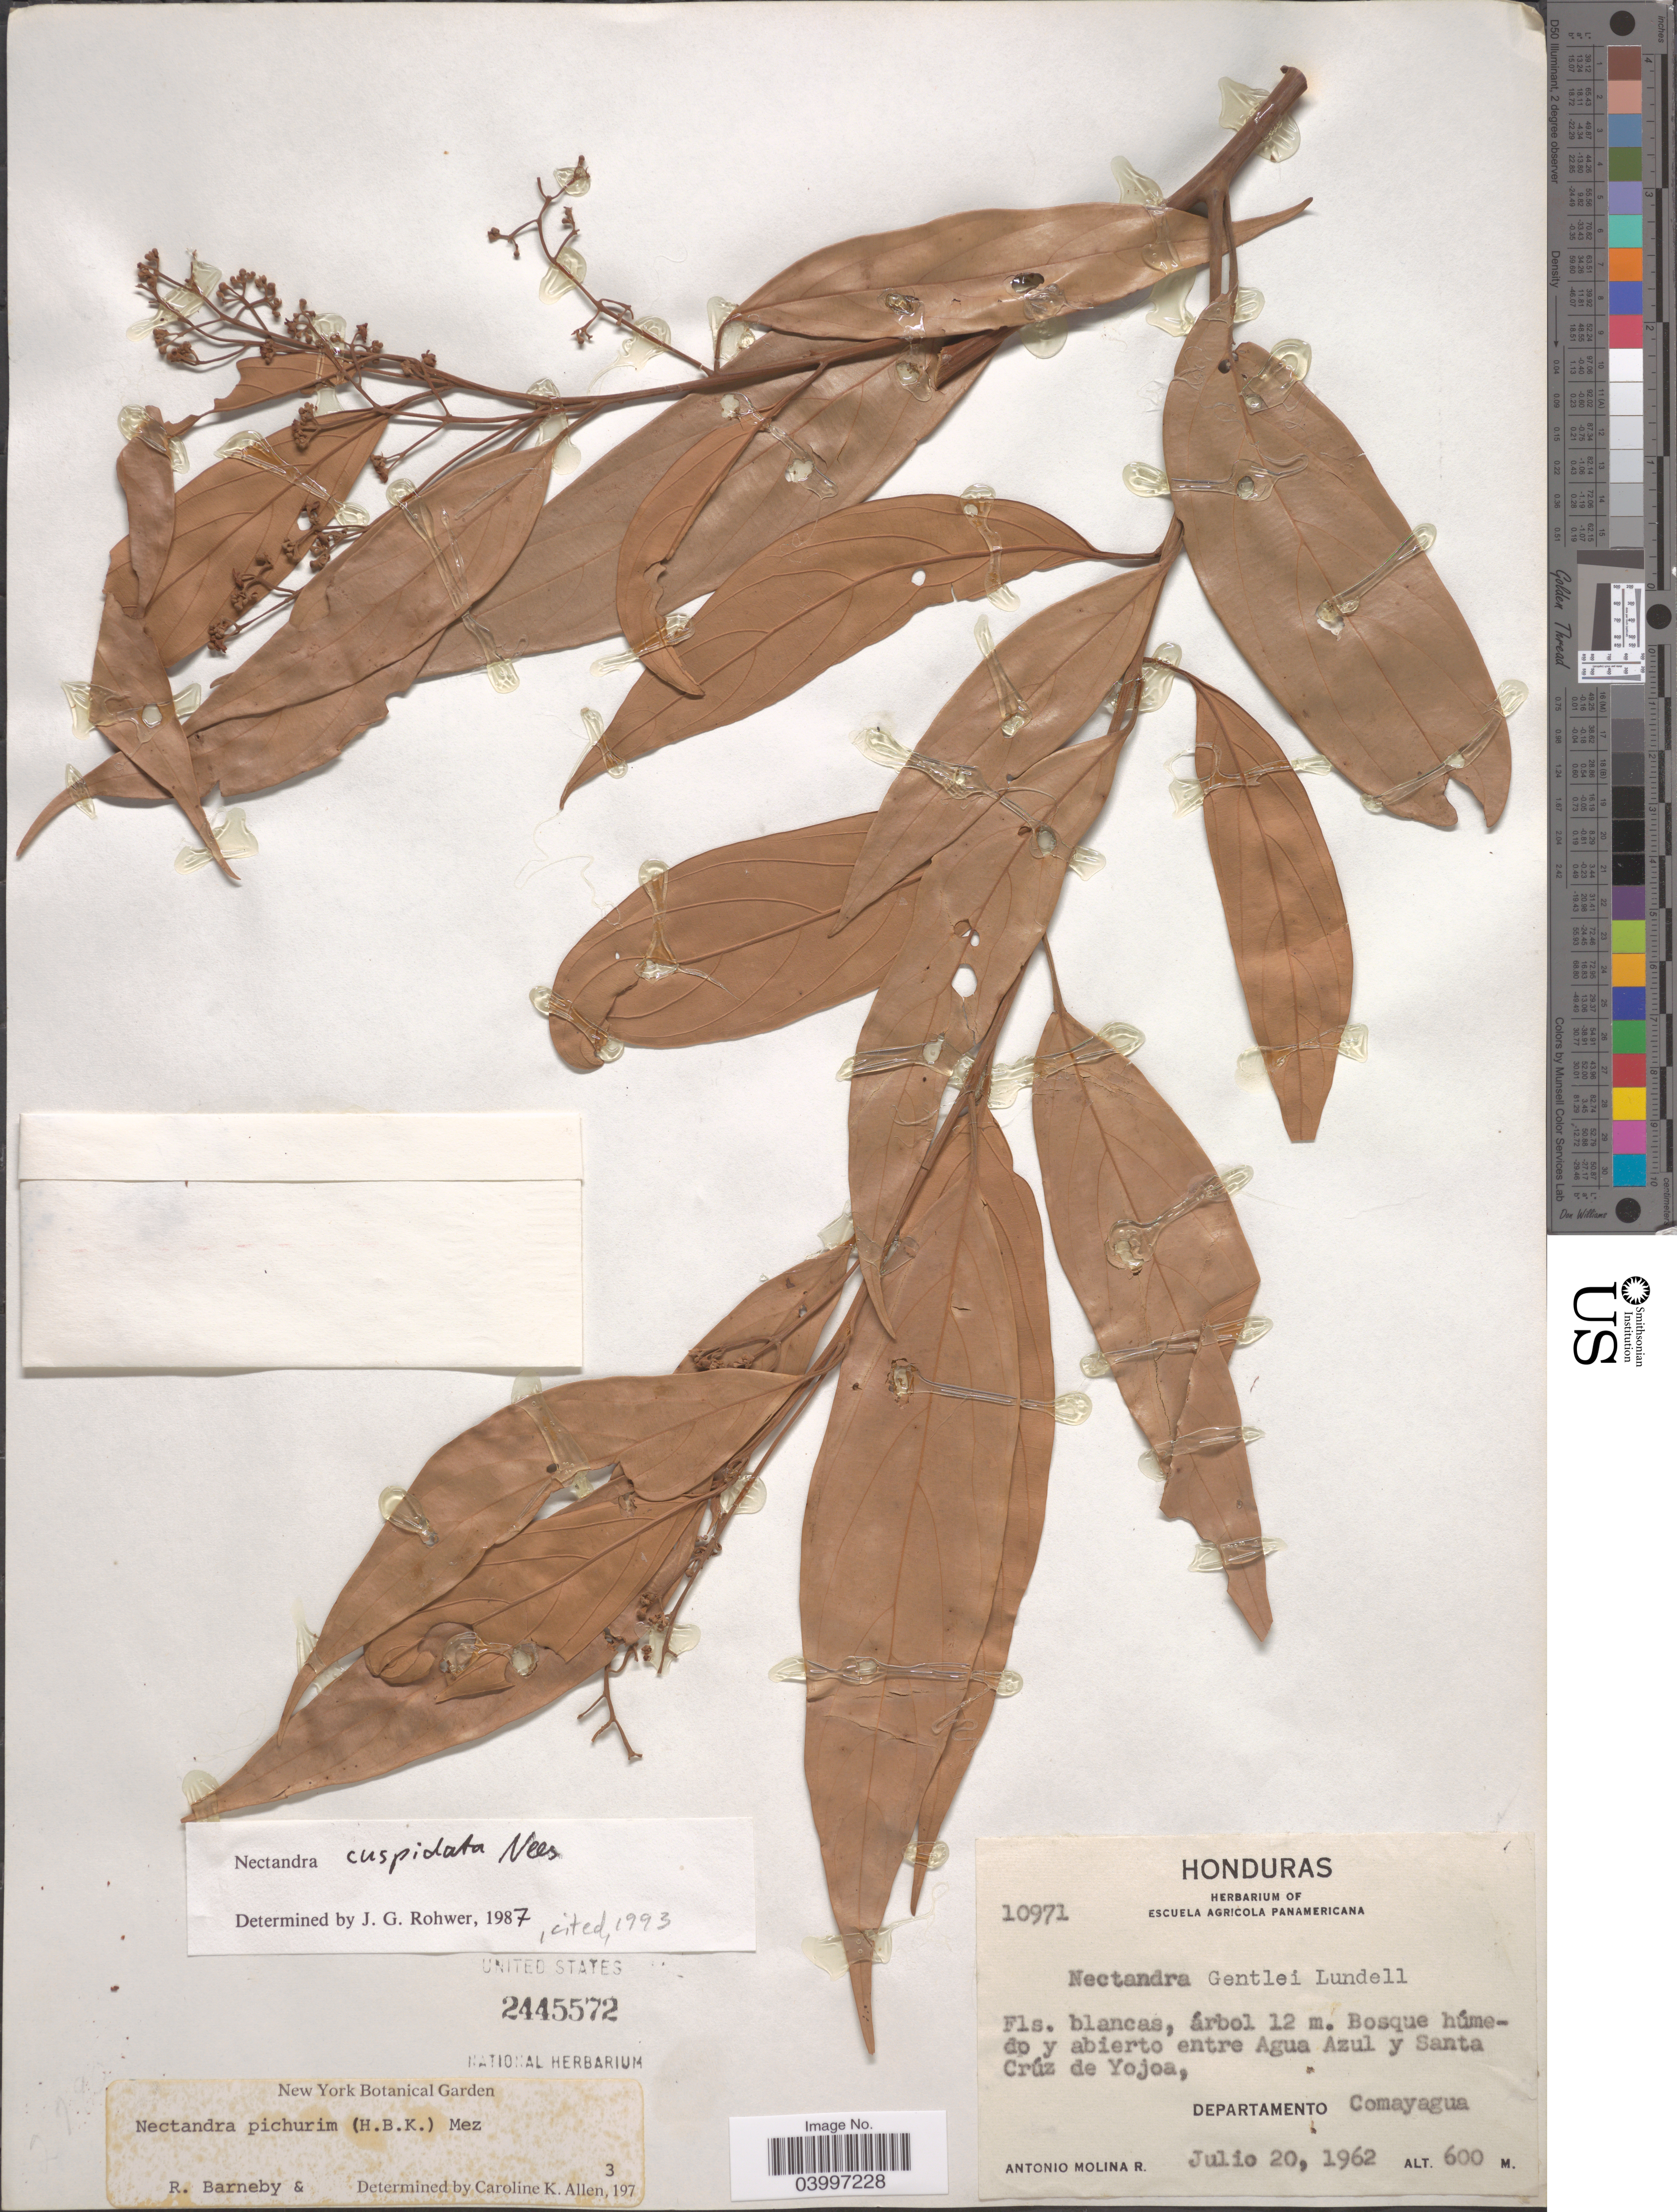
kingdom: Plantae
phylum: Tracheophyta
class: Magnoliopsida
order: Laurales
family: Lauraceae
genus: Nectandra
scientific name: Nectandra cuspidata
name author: Nees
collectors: A. Molina R.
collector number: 10971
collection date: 1962-07-20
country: Honduras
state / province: Comayagua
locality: Entre Agua Azul y Santa Crúz de Yojoa, Departamento Comayagua.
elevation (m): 600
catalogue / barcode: US 2445572